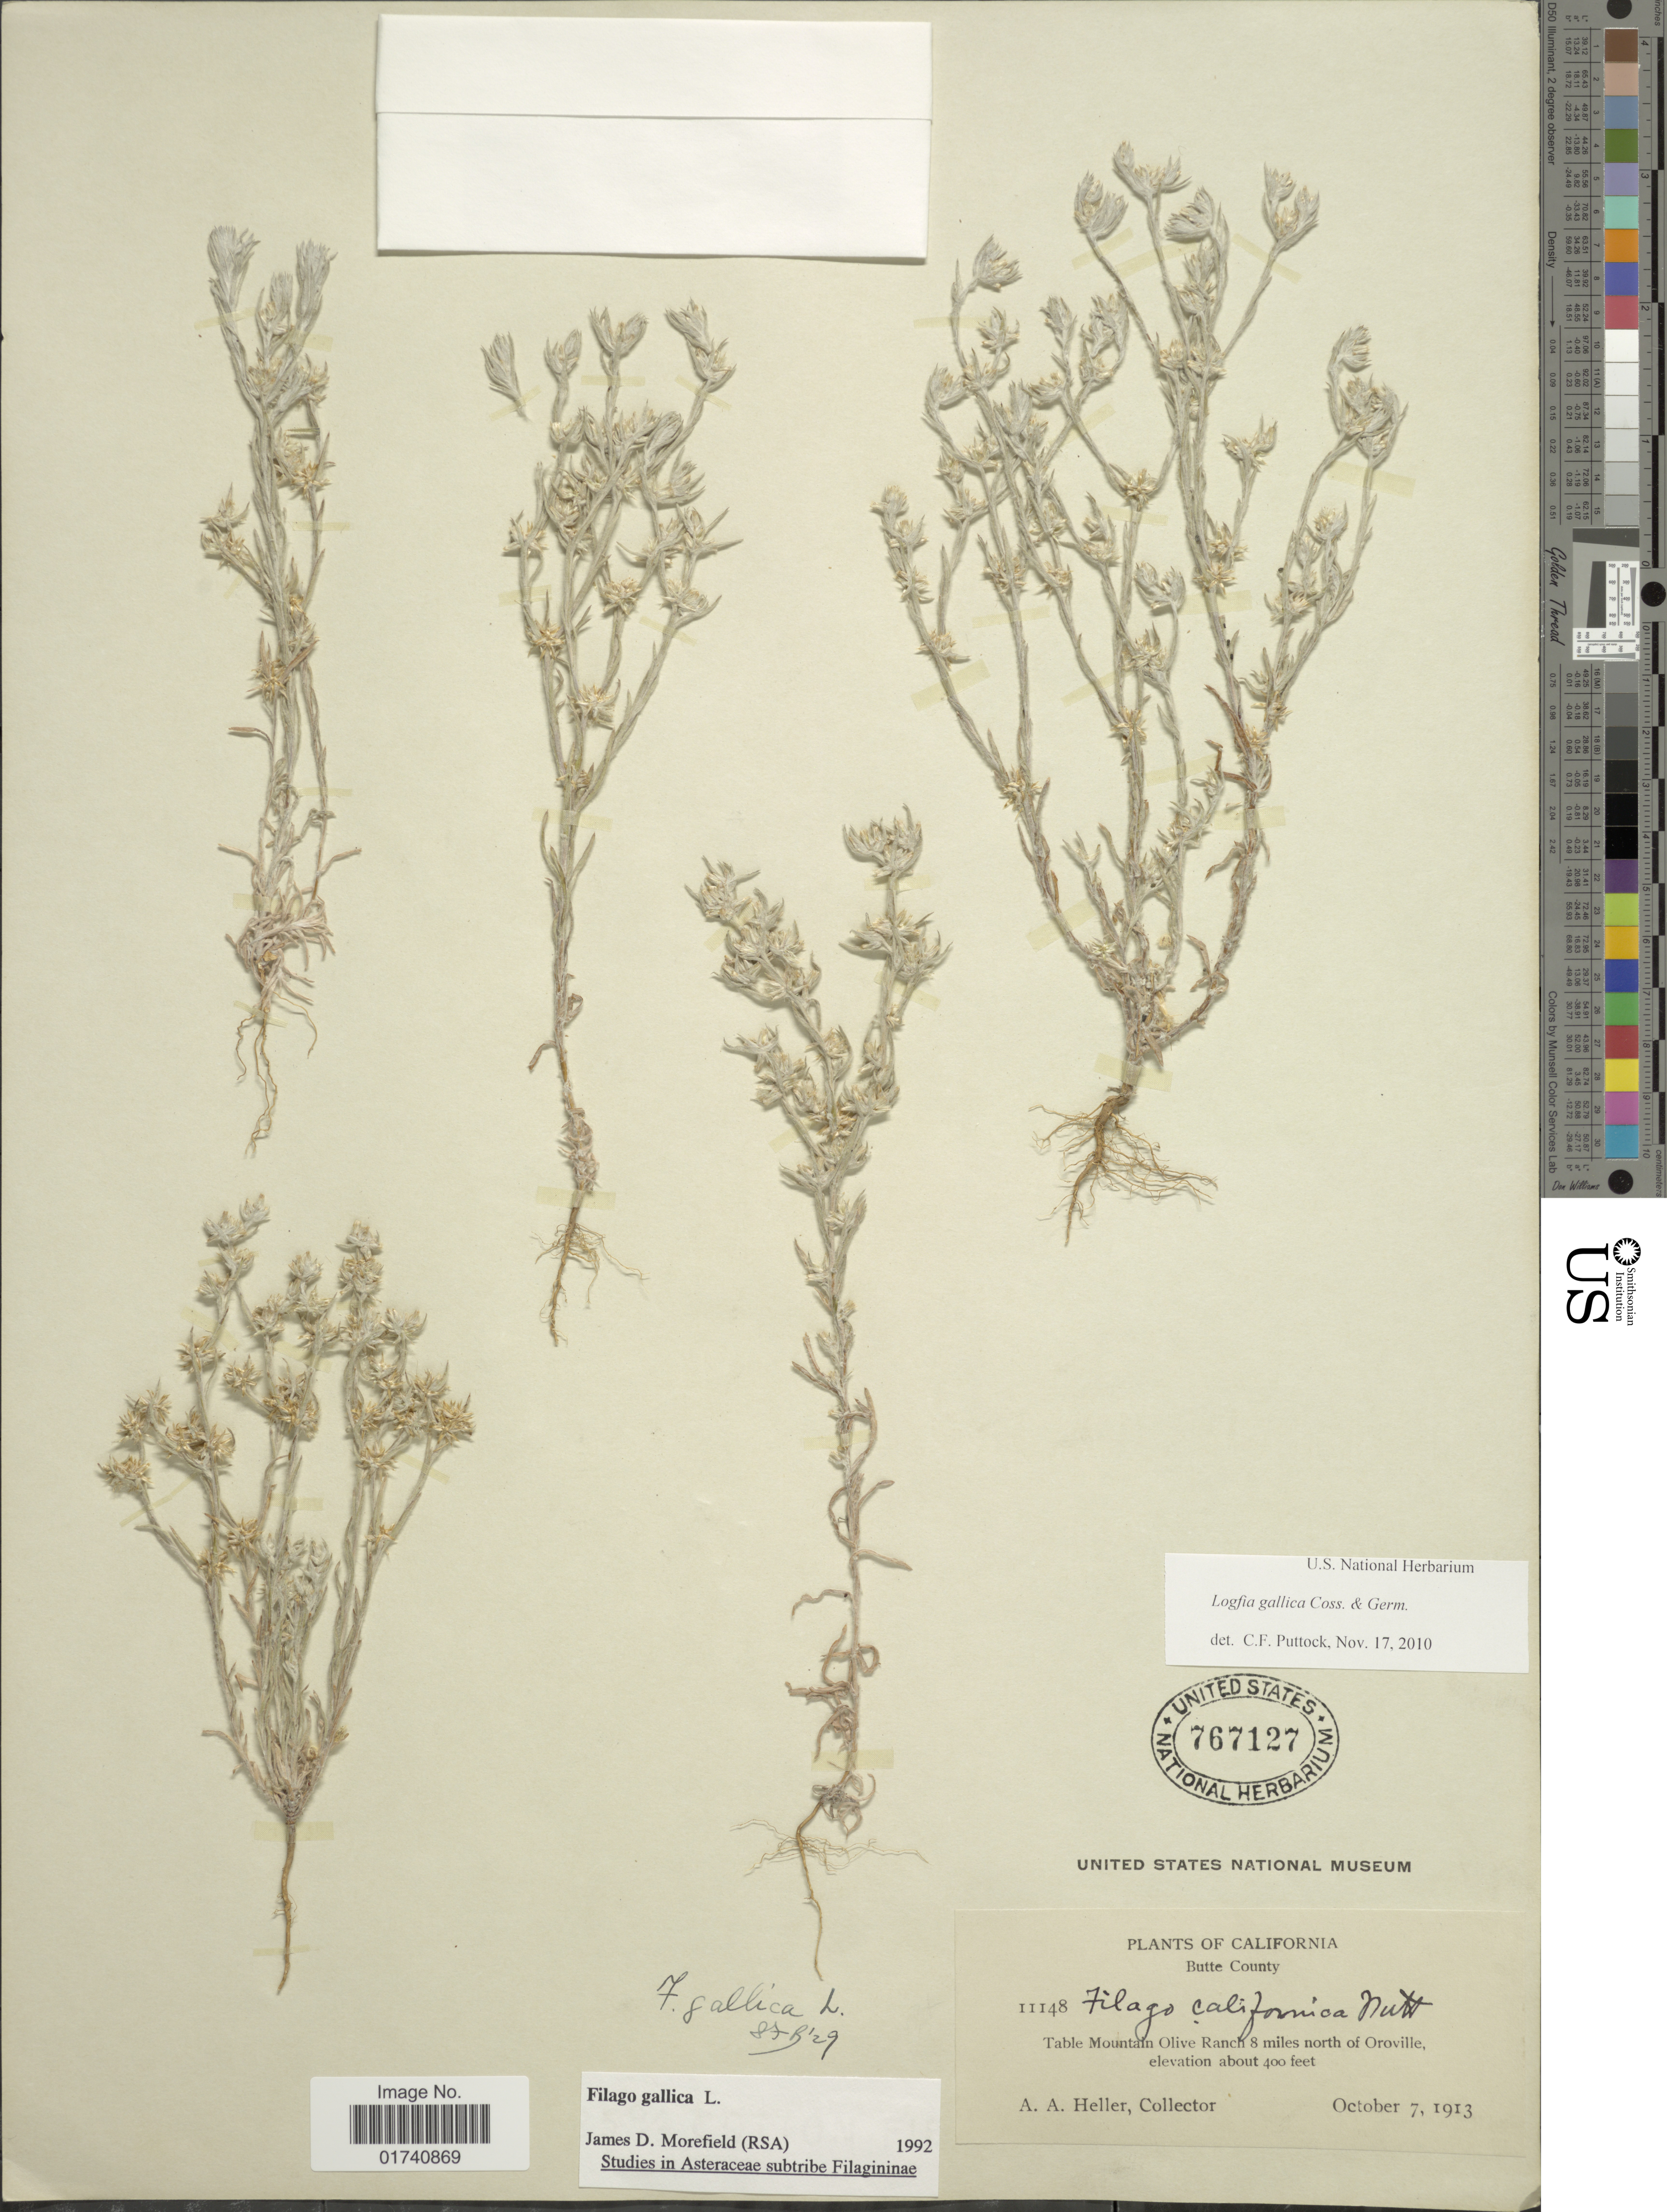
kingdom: Plantae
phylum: Tracheophyta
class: Magnoliopsida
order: Asterales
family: Asteraceae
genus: Logfia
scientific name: Logfia gallica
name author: (L.) Coss. & Germ.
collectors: A. A. Heller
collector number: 11148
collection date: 1913-10-07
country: United States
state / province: California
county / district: Butte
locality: Butte County. Table Mountain Olive Ranch 8 miles north of Oroville.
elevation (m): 122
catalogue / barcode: US 767127